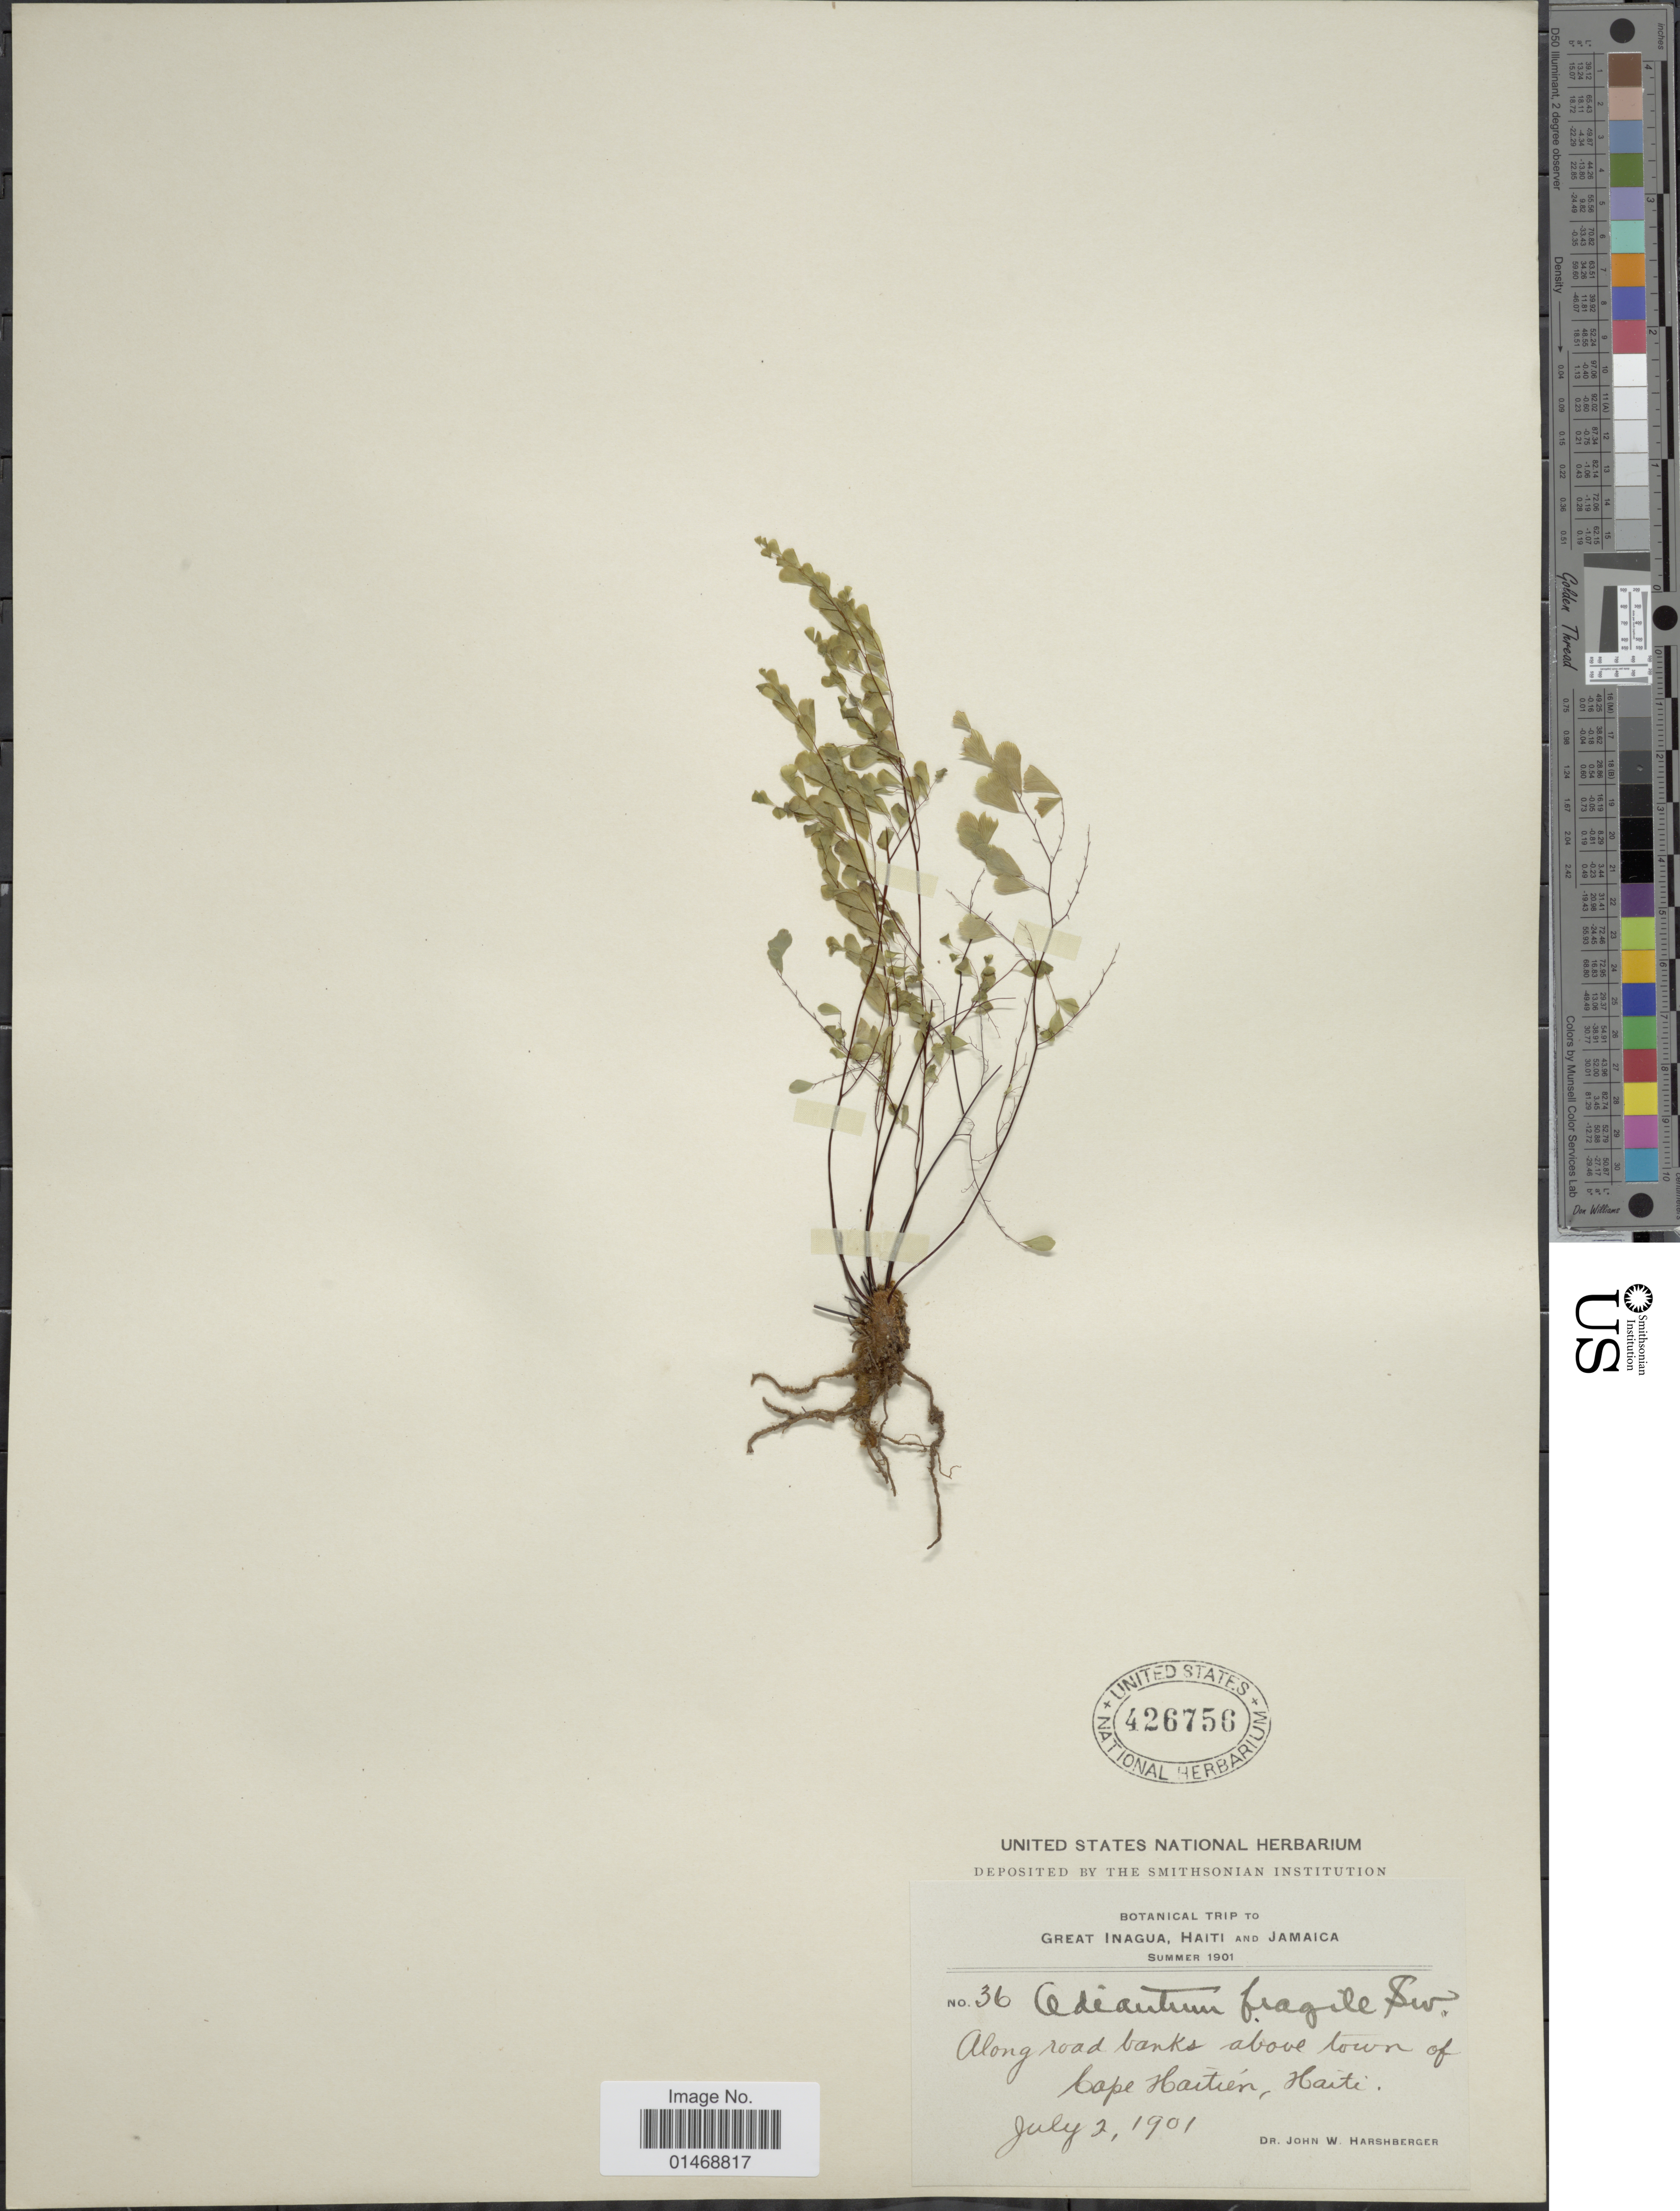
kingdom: Plantae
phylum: Tracheophyta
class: Polypodiopsida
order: Polypodiales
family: Pteridaceae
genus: Adiantum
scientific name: Adiantum fragile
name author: Sw.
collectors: J. W. Harshberger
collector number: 36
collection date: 1901-07-02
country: Jamaica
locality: Along road banks above town of Cape Haitien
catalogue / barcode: US 426756